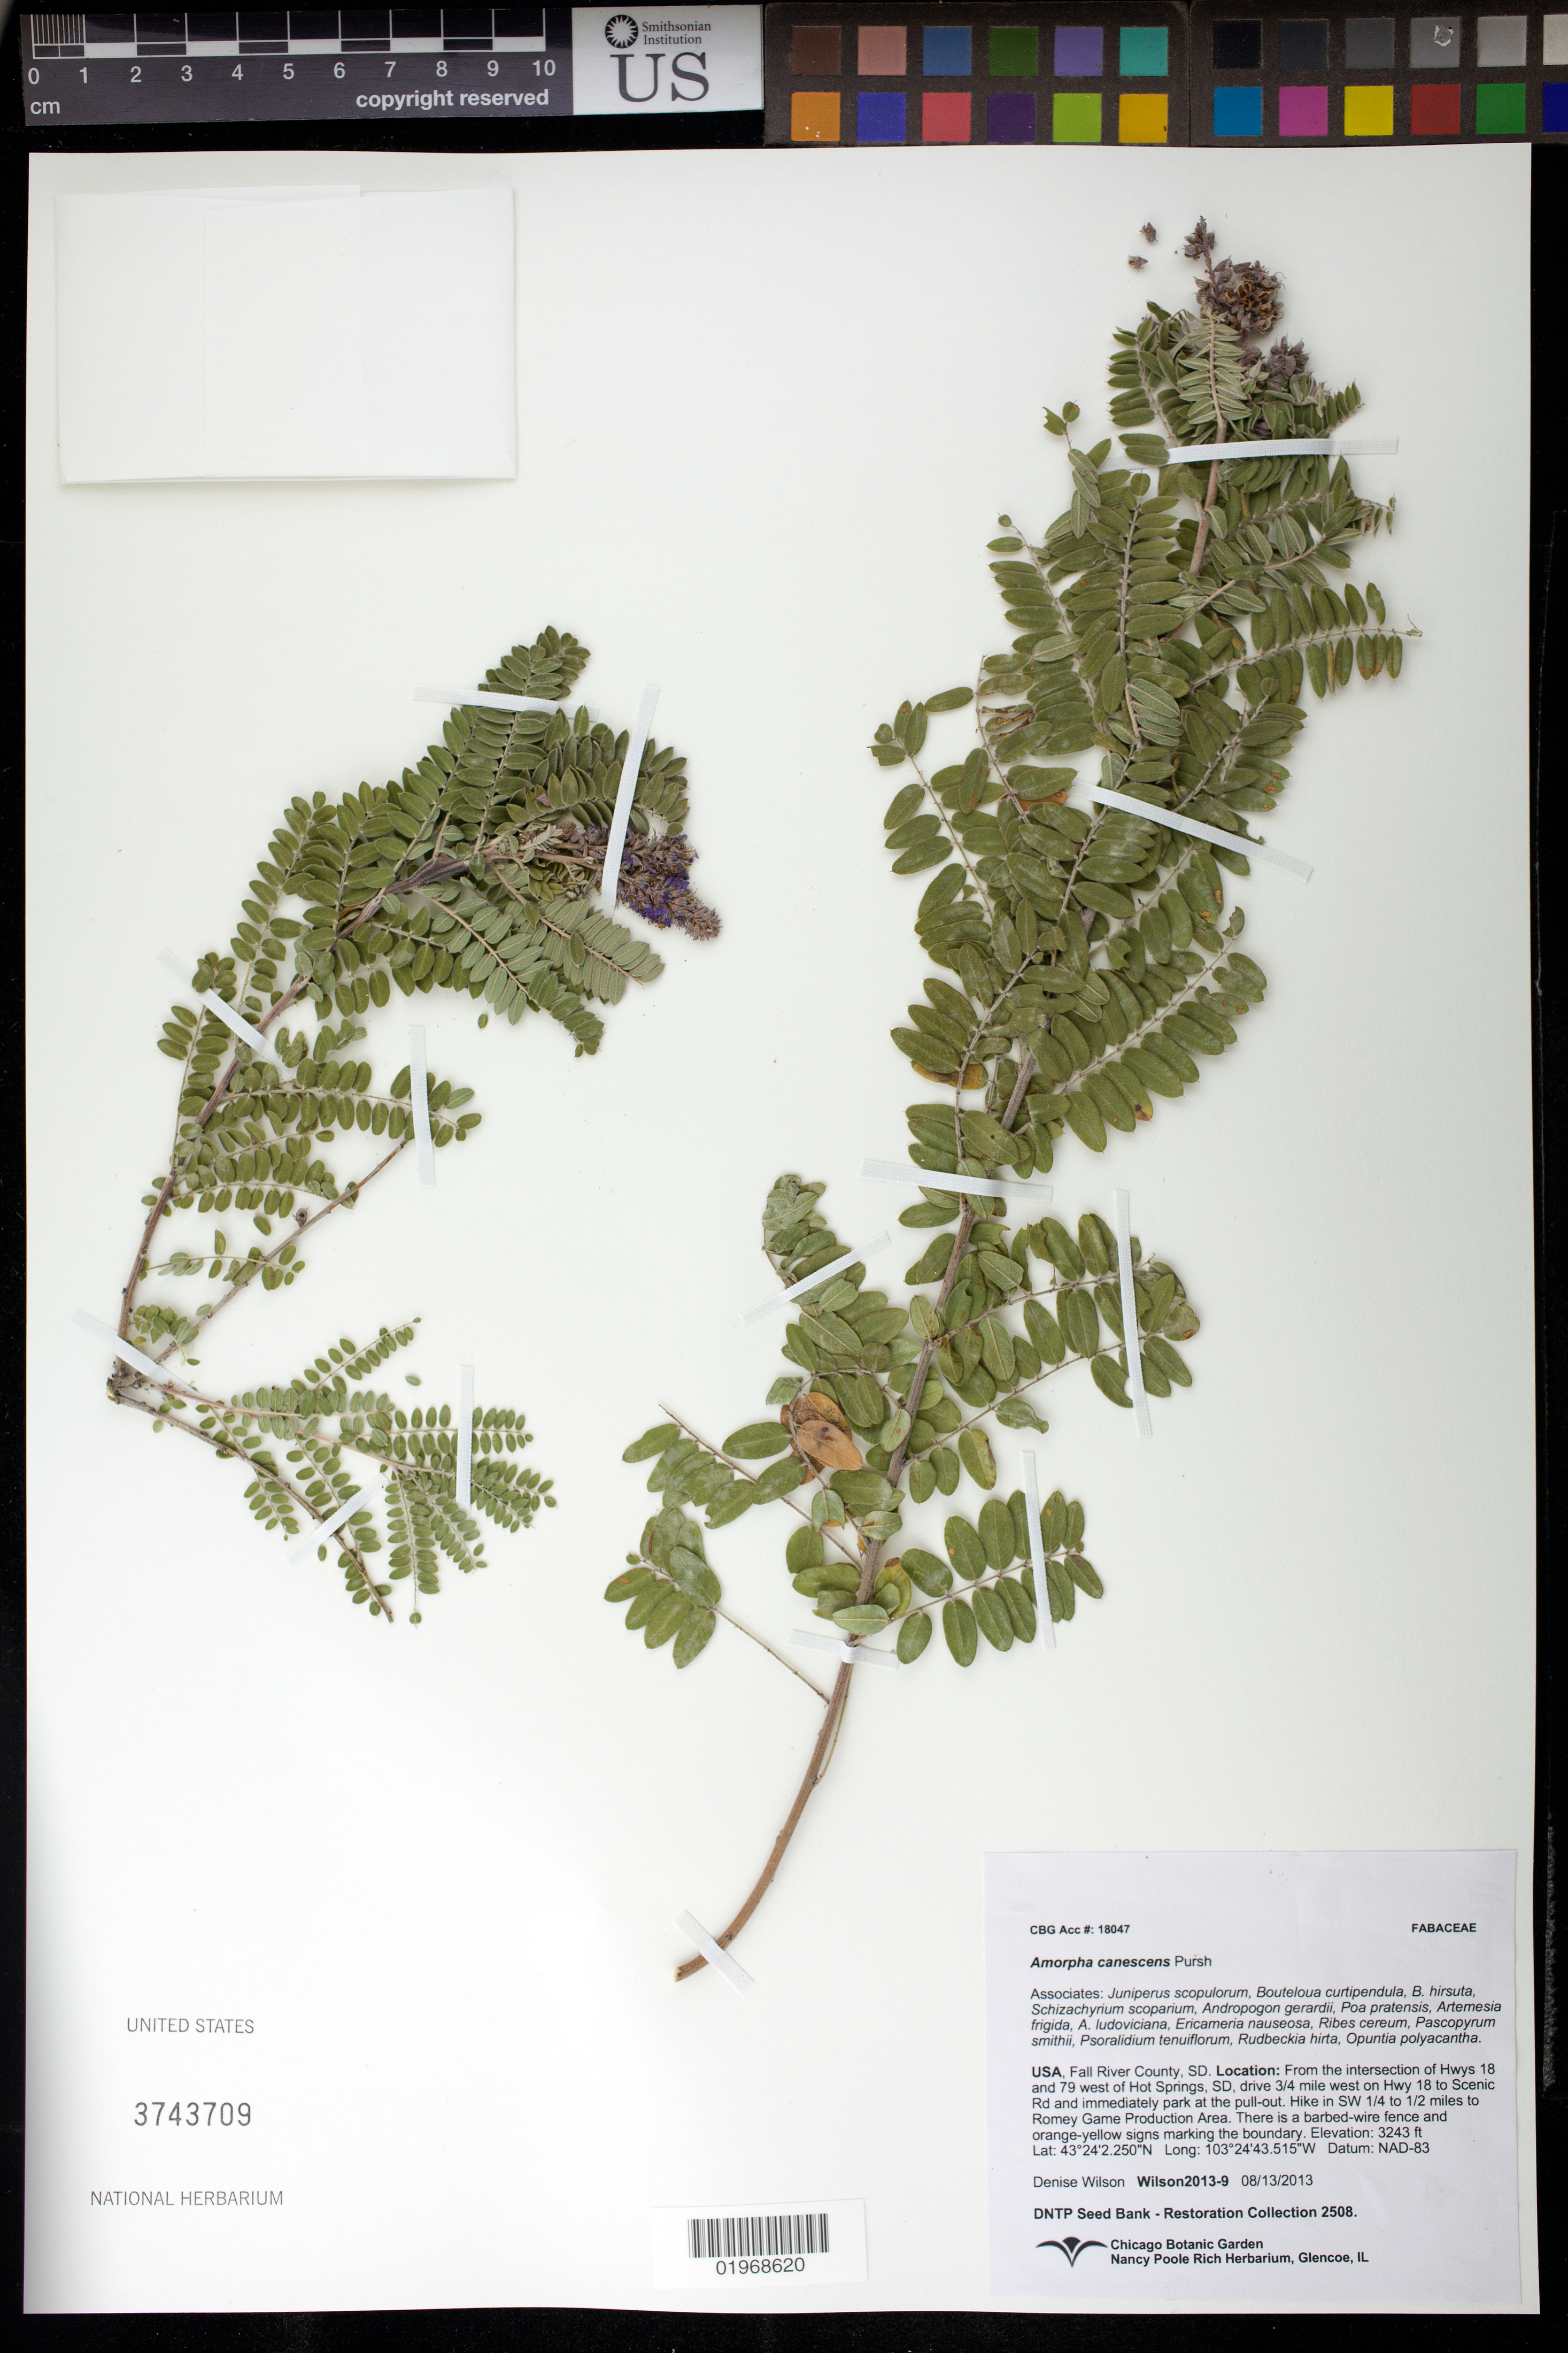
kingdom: Plantae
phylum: Tracheophyta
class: Magnoliopsida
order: Fabales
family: Fabaceae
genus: Amorpha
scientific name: Amorpha canescens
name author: Pursh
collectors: D. Wilson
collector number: Wilson2013-09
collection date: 2013-08-13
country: United States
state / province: South Dakota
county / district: Fall River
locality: Hot Springs, Romey Game Production Area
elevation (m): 988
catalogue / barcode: US 3743709